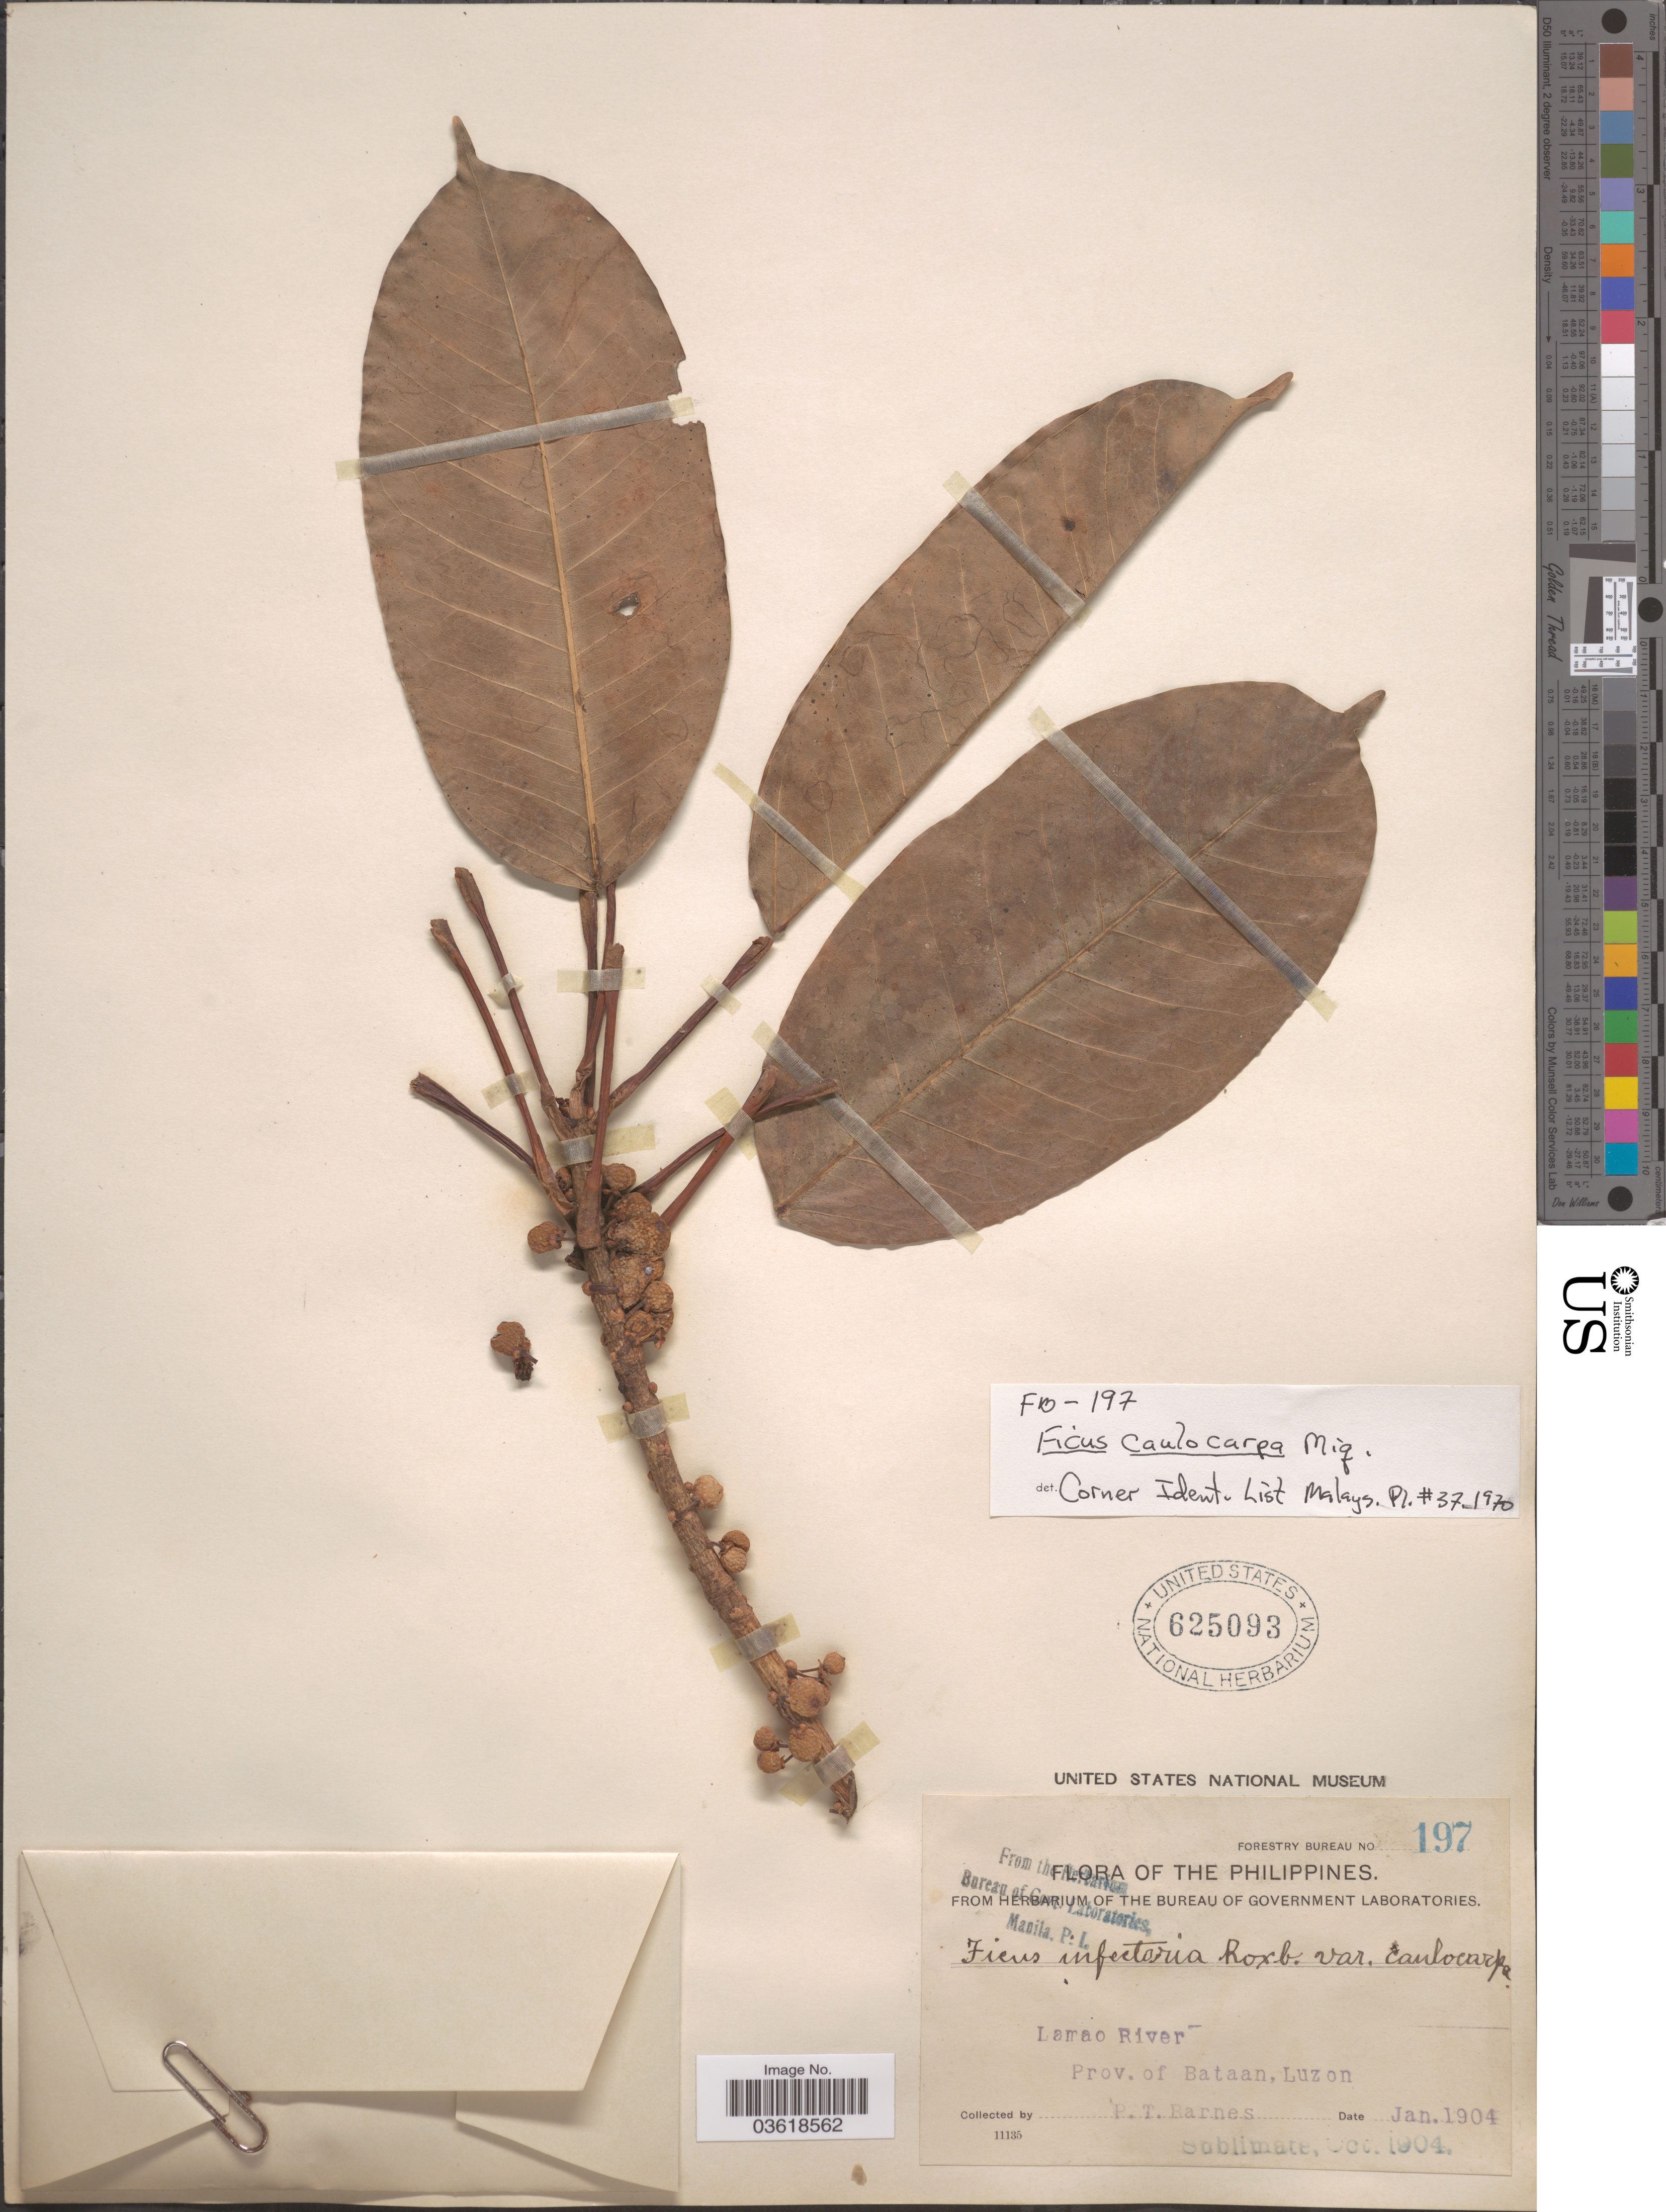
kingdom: Plantae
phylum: Tracheophyta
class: Magnoliopsida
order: Rosales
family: Moraceae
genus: Ficus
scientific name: Ficus caulocarpa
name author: (Miq.) Miq.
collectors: P. Barnes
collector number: Forestry Bureau 197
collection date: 1904-01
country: Philippines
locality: Lamao River. Prov. of Bataan, Luzon.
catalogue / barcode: US 625093